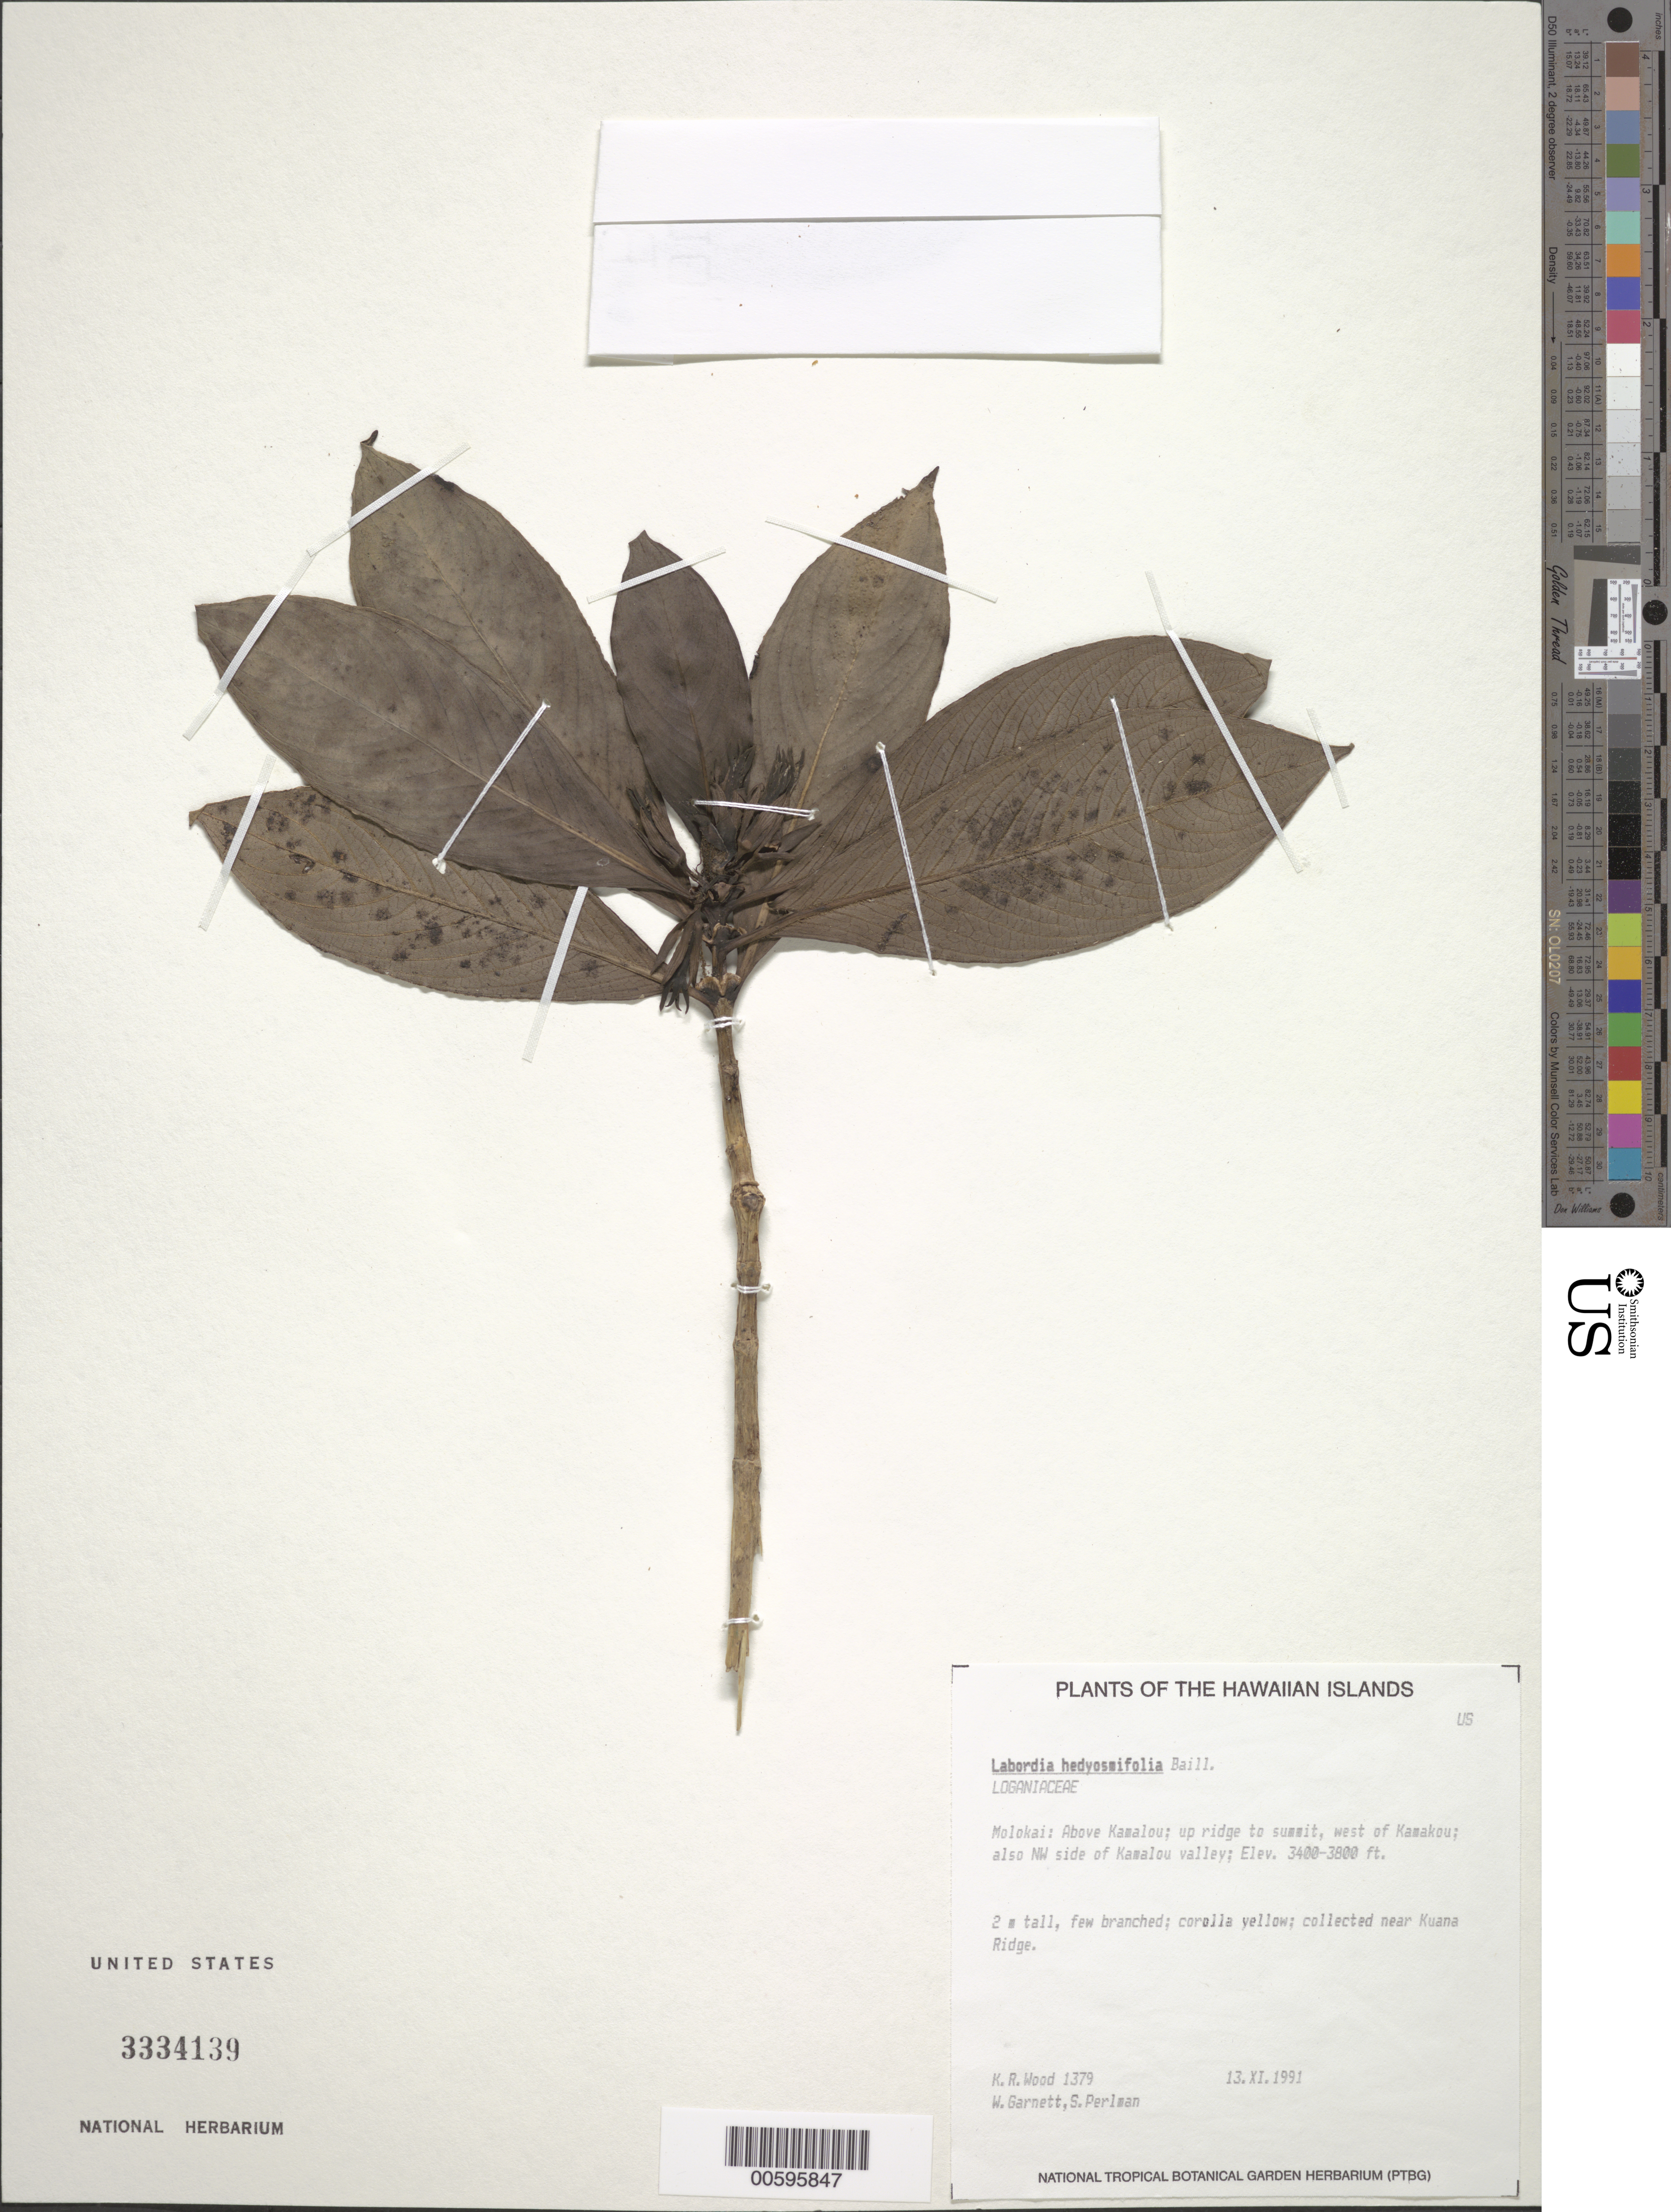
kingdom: Plantae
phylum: Tracheophyta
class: Magnoliopsida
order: Gentianales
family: Loganiaceae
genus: Geniostoma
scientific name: Geniostoma hedyosmifolium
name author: (Baill.) Byng & Christenh.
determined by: Wagner, W. L., (BOT), Smithsonian Institution - National Museum of Natural History (UNITED STATES)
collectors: K. R. Wood, W. Garnett & S. P. Perlman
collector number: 1379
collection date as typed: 13 Nov 1991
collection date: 1991-11-13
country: United States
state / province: Hawaii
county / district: Maui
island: Moloka'i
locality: Above Kamalou; up ridge to summit, W of Kamakou; also NW side of Kamalou valley, near Kuana Ridge.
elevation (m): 1036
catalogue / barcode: US 3334139